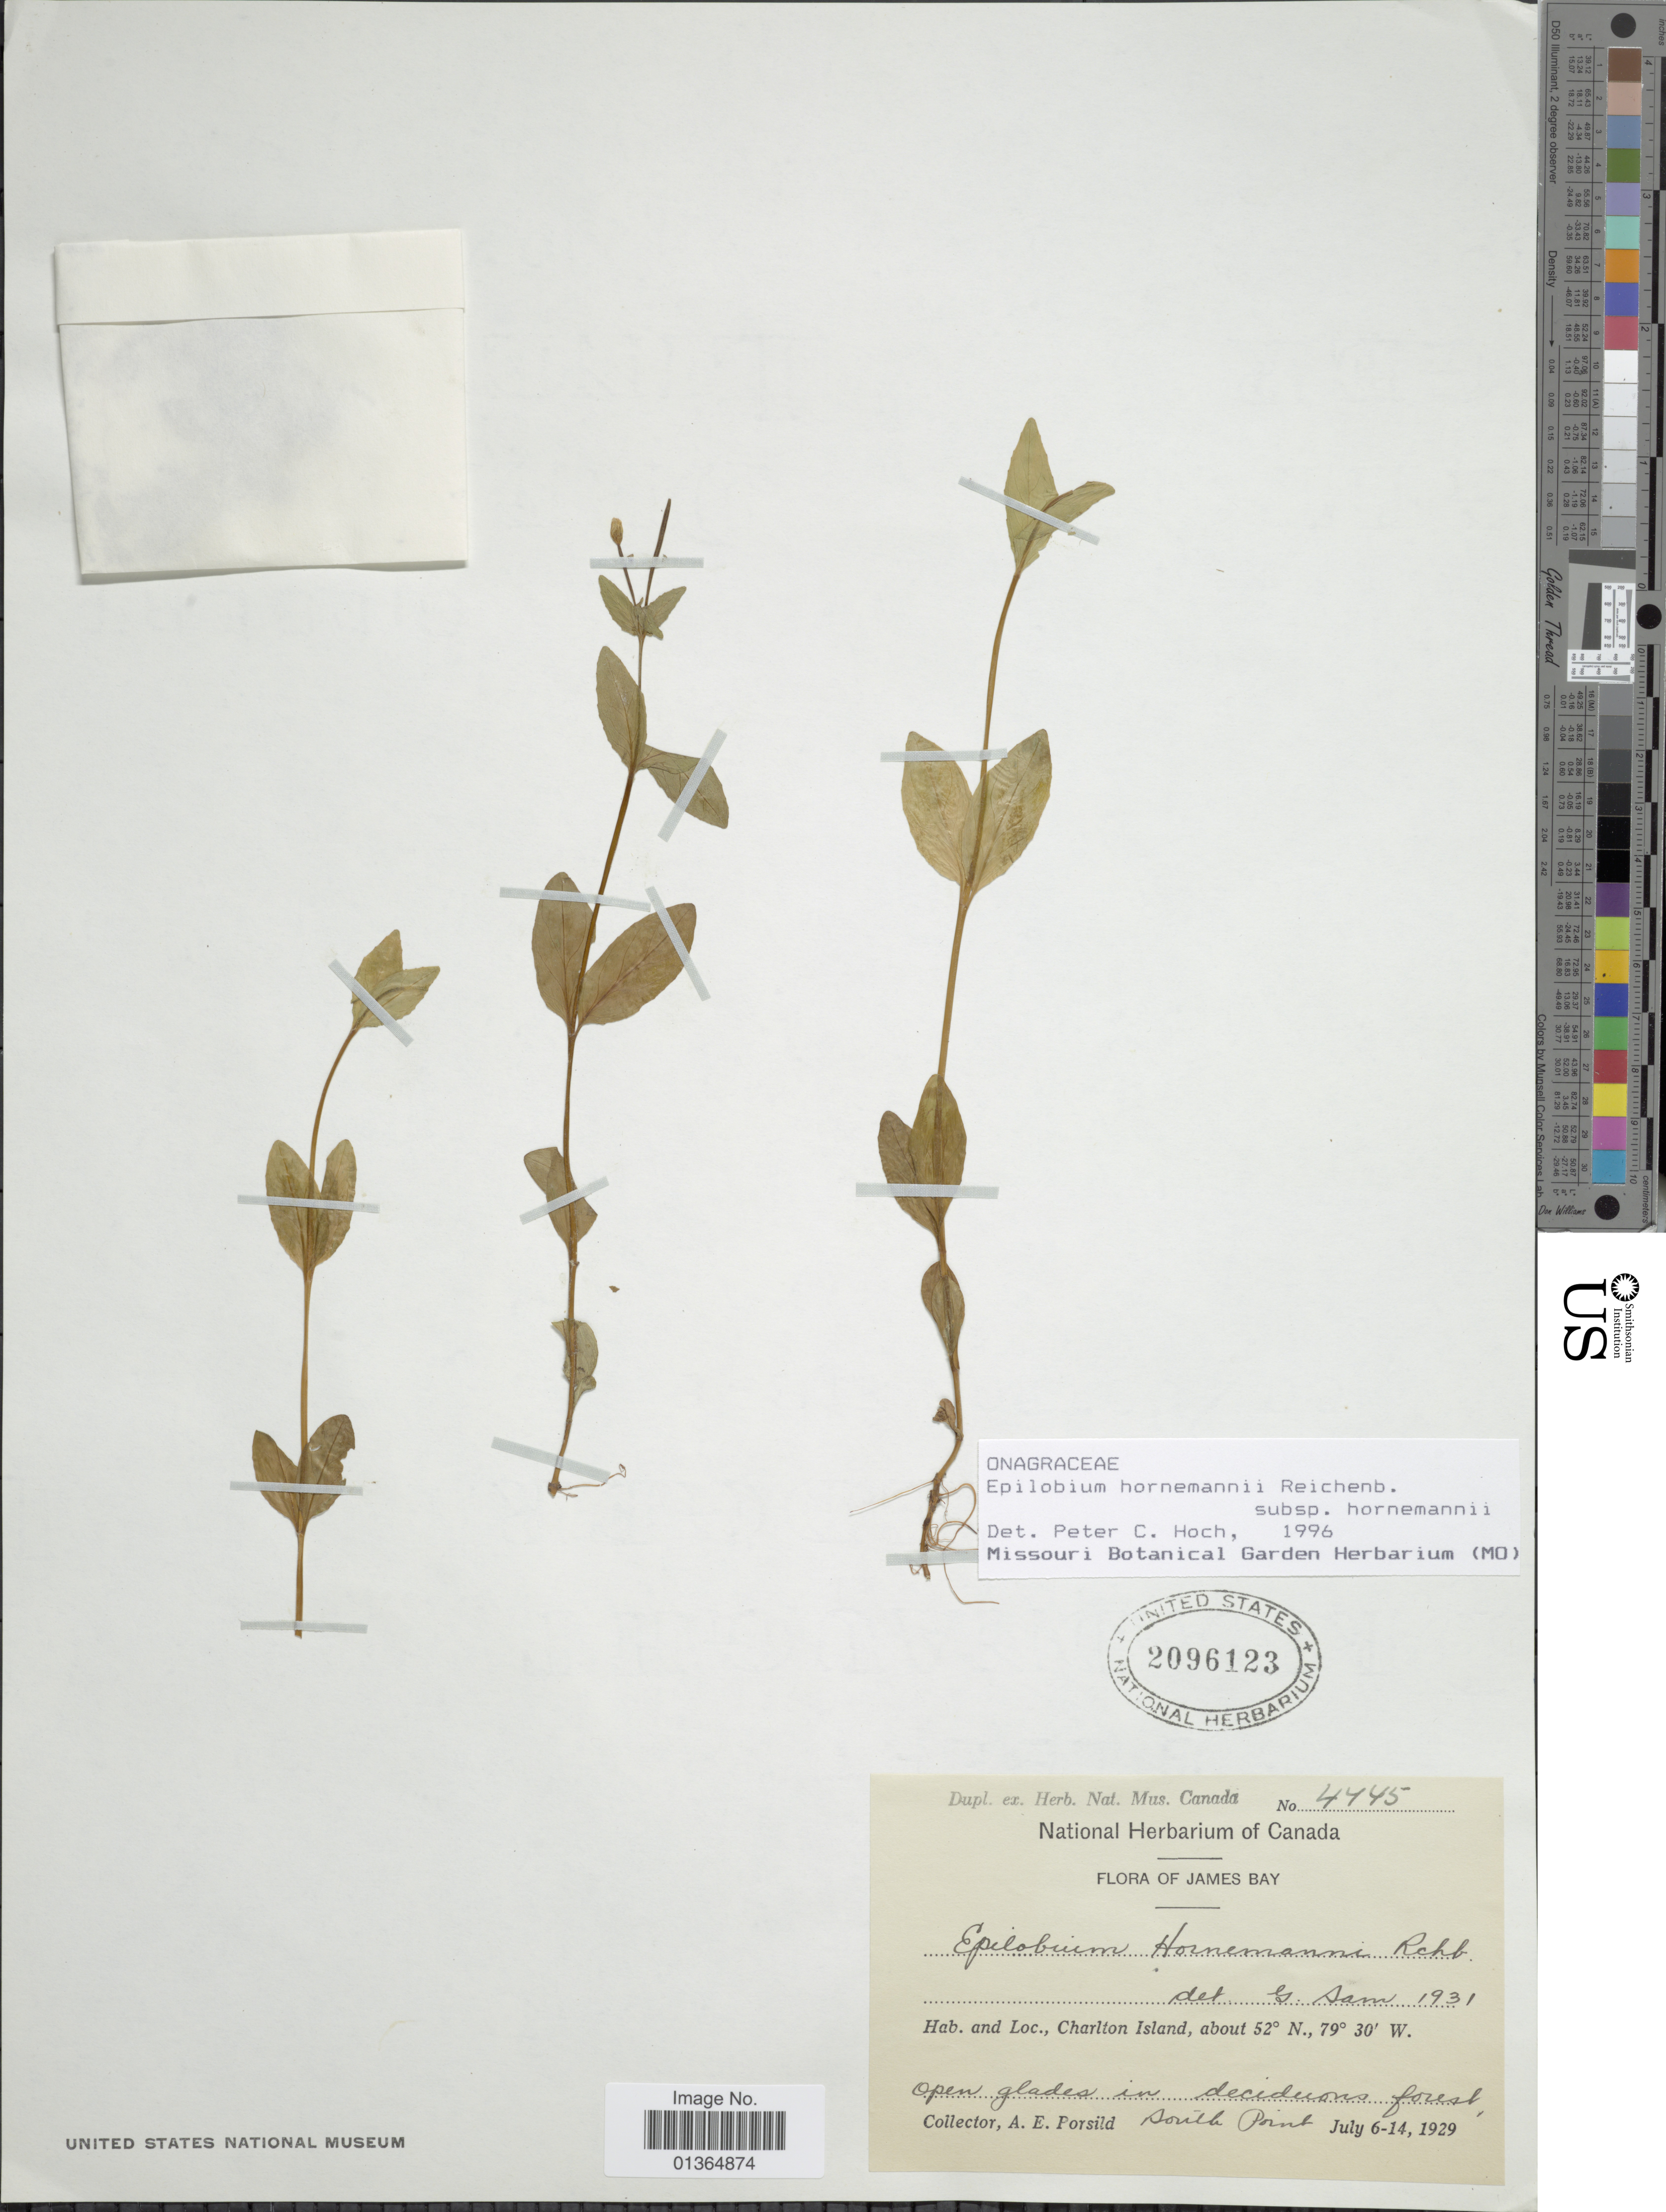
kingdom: Plantae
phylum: Tracheophyta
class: Magnoliopsida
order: Myrtales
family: Onagraceae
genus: Epilobium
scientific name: Epilobium hornemannii subsp. hornemannii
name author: Rchb.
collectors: A. E. Porsild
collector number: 4445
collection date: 1929-07-06/1929-07-14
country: Canada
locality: James Bay. Charlton Island.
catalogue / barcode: US 2096123